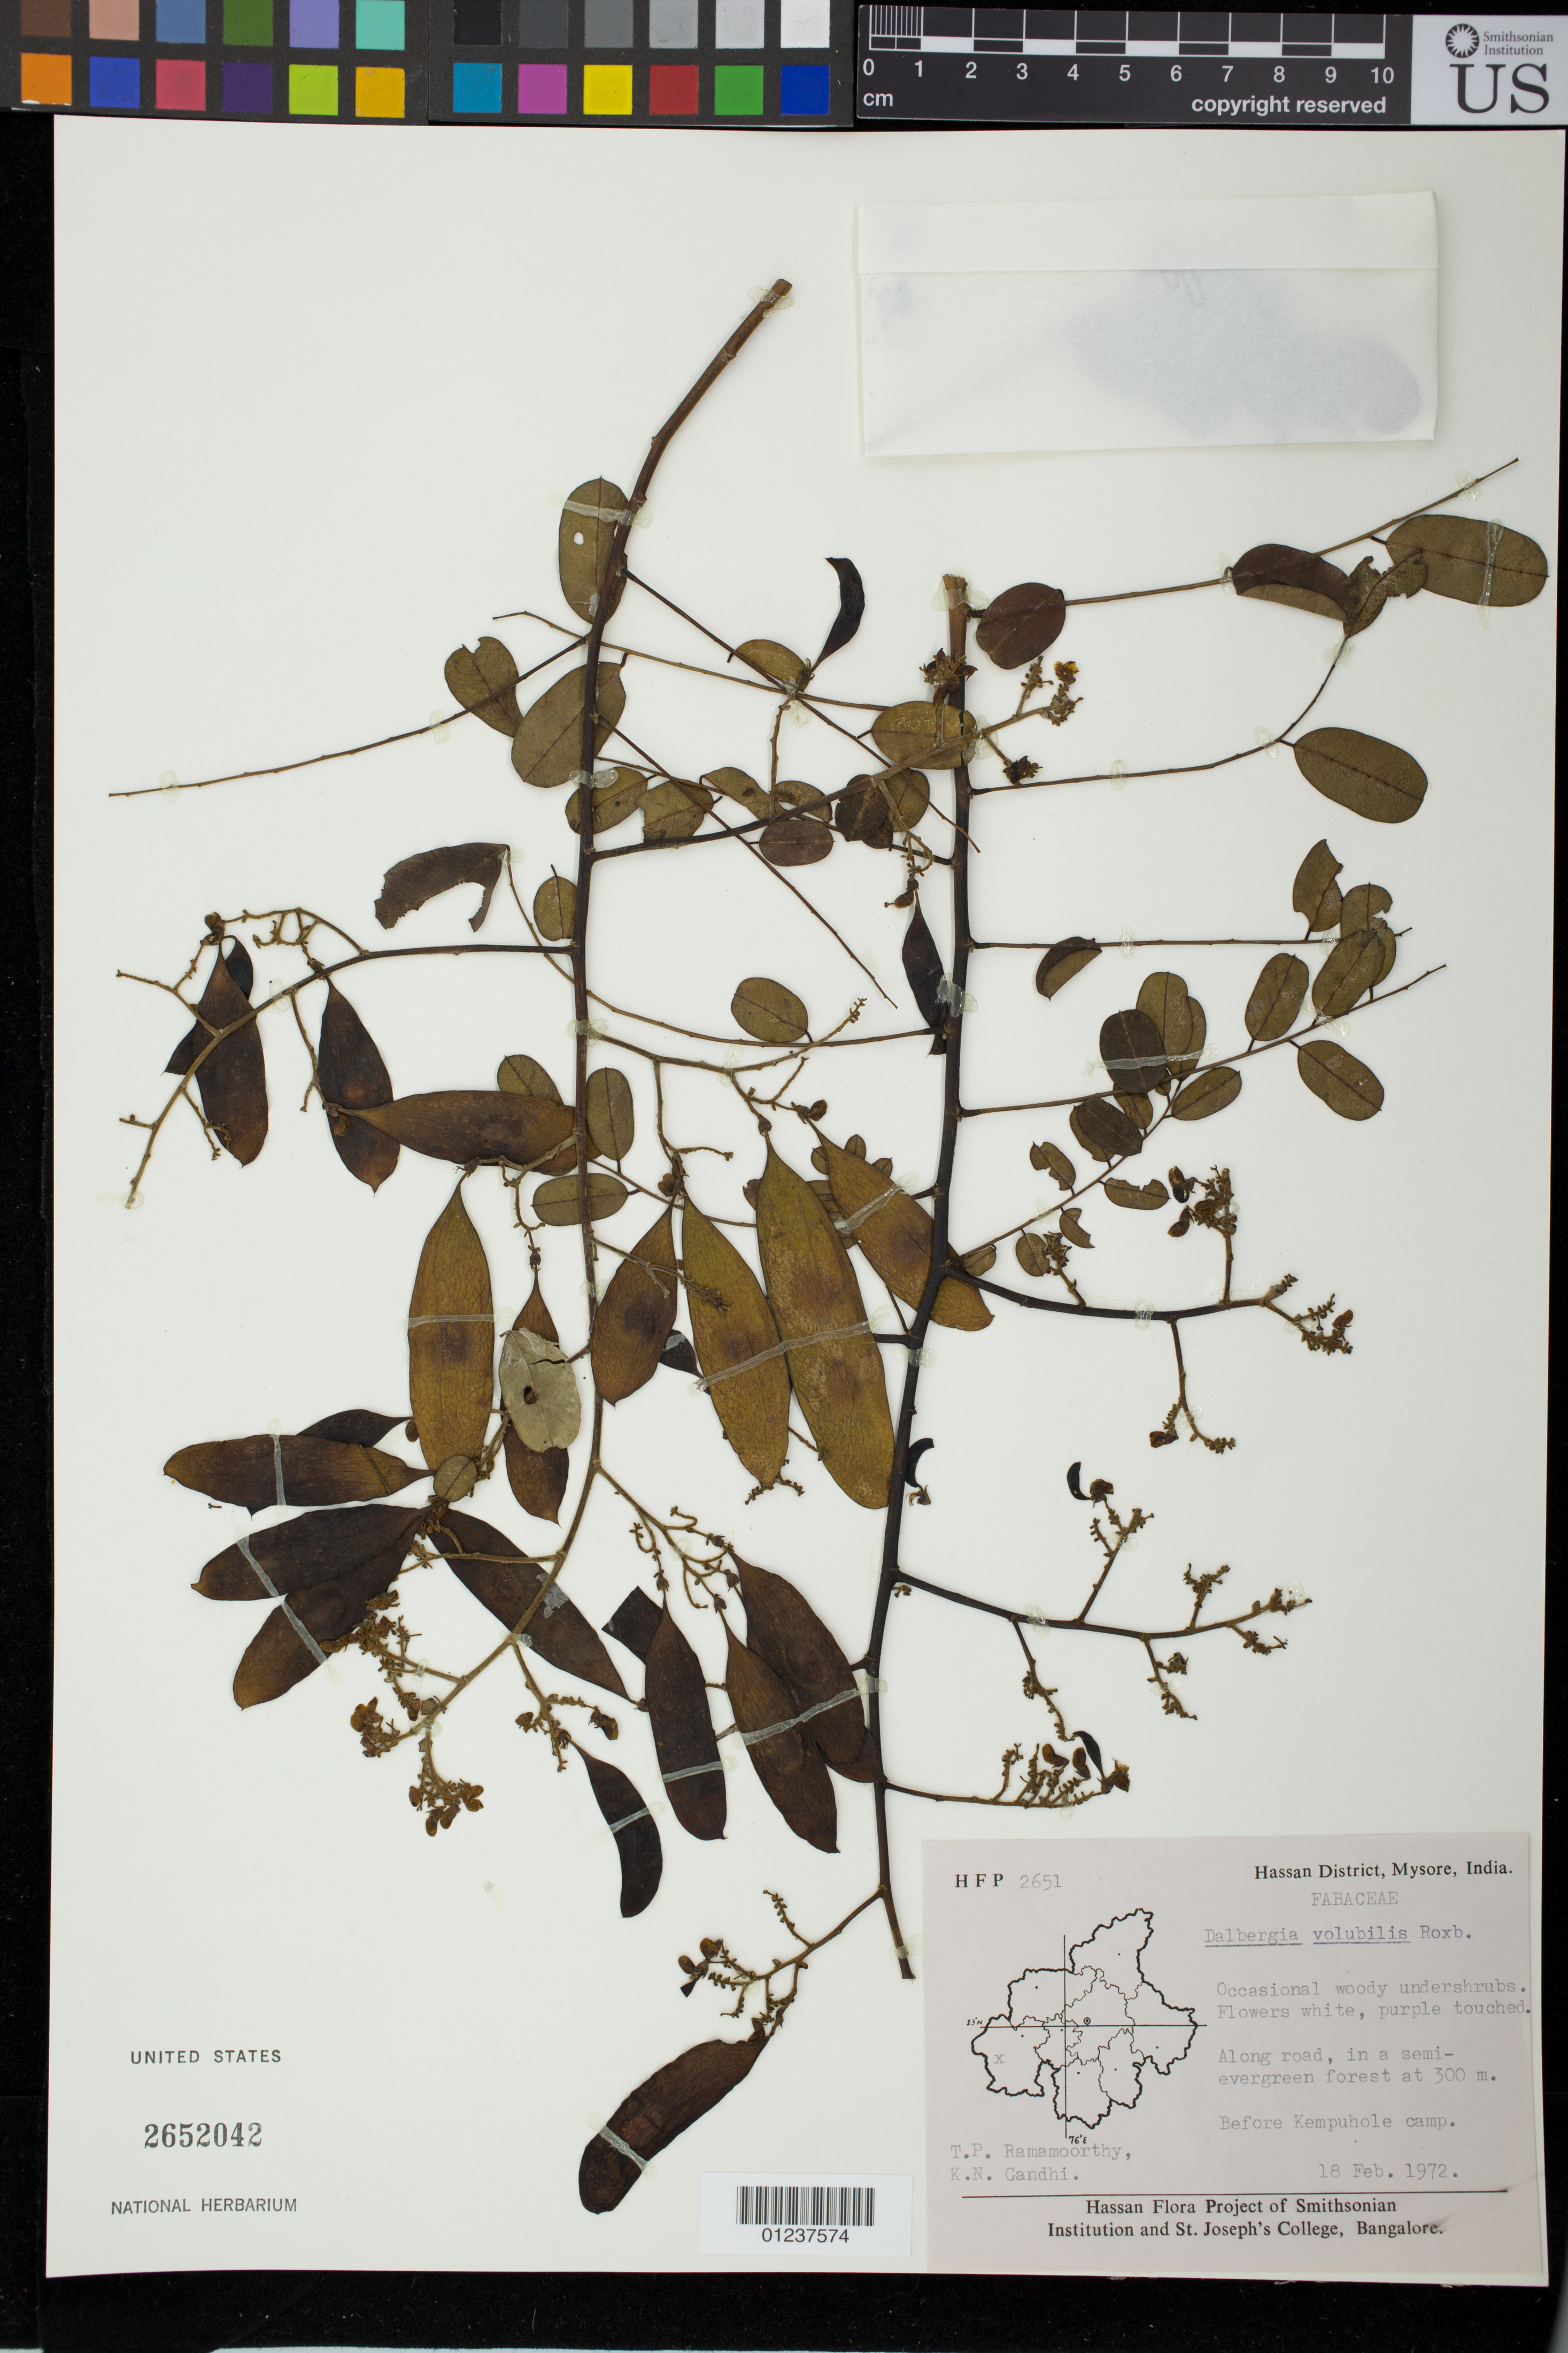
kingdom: Plantae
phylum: Tracheophyta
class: Magnoliopsida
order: Fabales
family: Fabaceae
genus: Dalbergia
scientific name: Dalbergia volubilis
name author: Roxb.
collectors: T. P. Ramamoorthy & K. N. Gandhi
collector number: HFP 2651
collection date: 1972-02-18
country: India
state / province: Karnataka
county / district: Mysore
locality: Hassan district. Before Kempuhole camp. Along road, in a semi-evergreen forest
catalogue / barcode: US 2652042